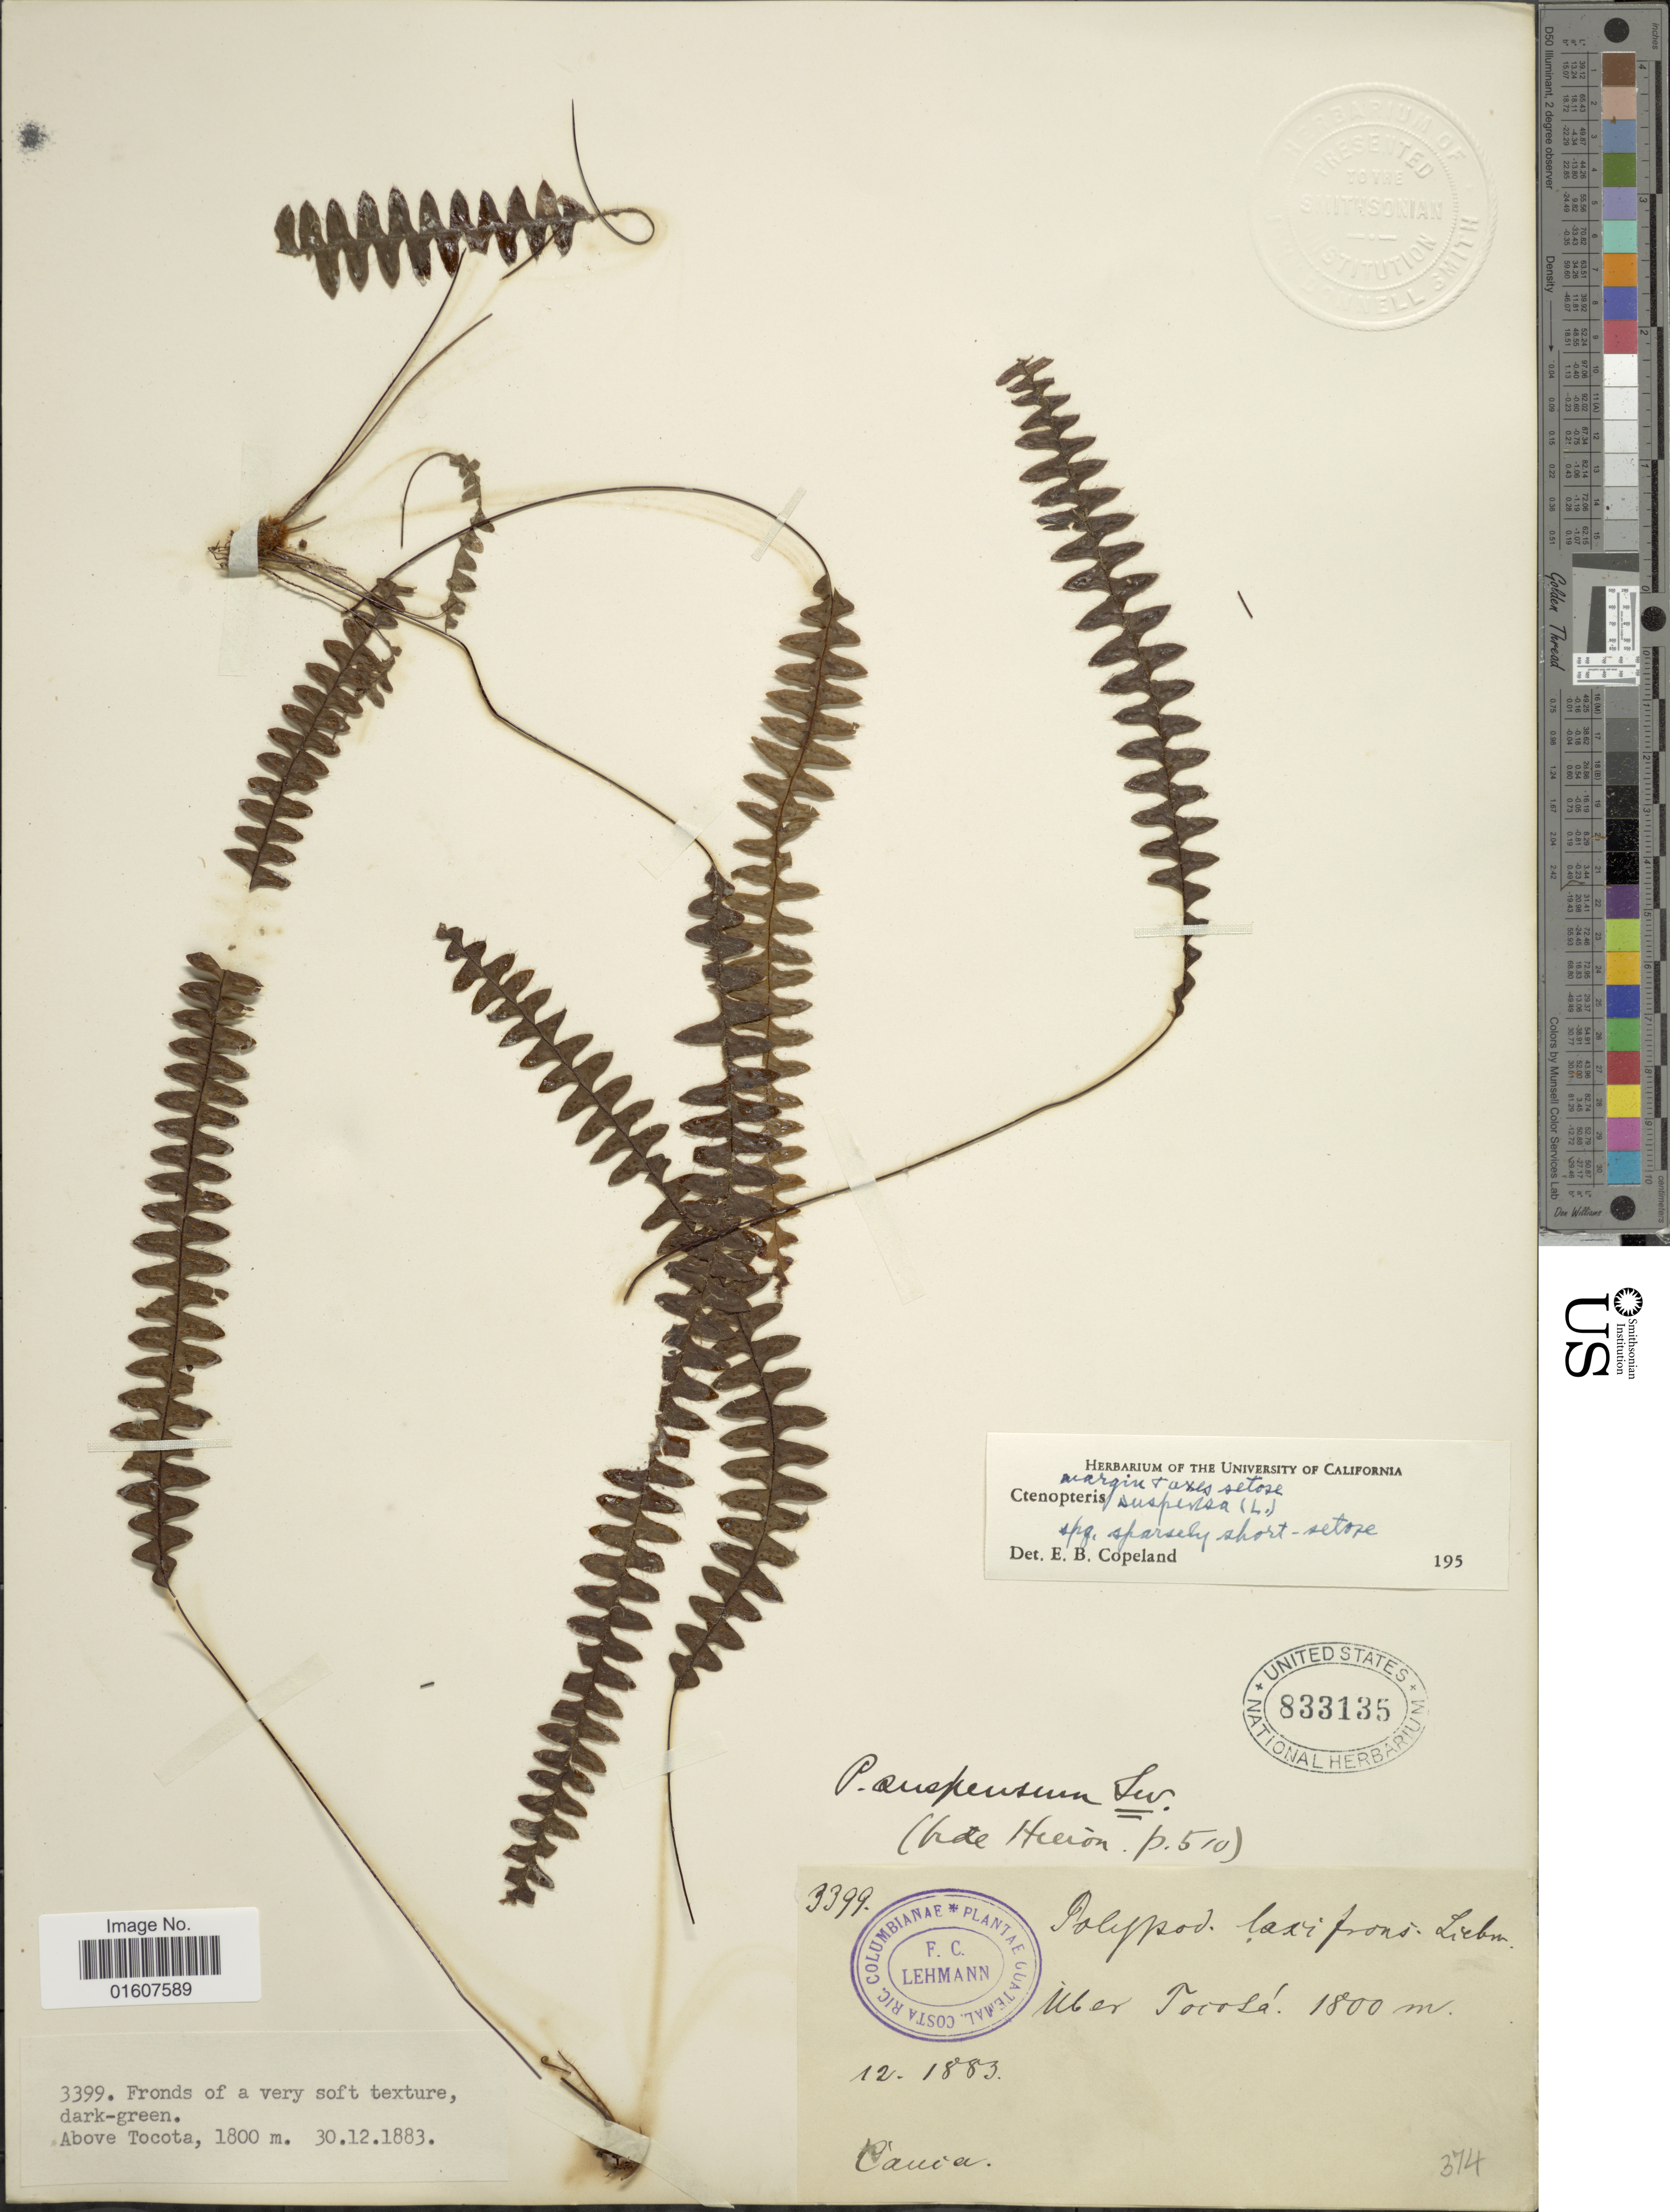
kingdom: Plantae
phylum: Tracheophyta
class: Polypodiopsida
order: Polypodiales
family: Polypodiaceae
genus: Terpsichore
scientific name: Terpsichore asplenifolia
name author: (L.) A.R. Sm.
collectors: F. C. Lehmann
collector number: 3399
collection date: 1883-12-30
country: Colombia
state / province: Cauca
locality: Über Tocota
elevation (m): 1800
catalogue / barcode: US 833135